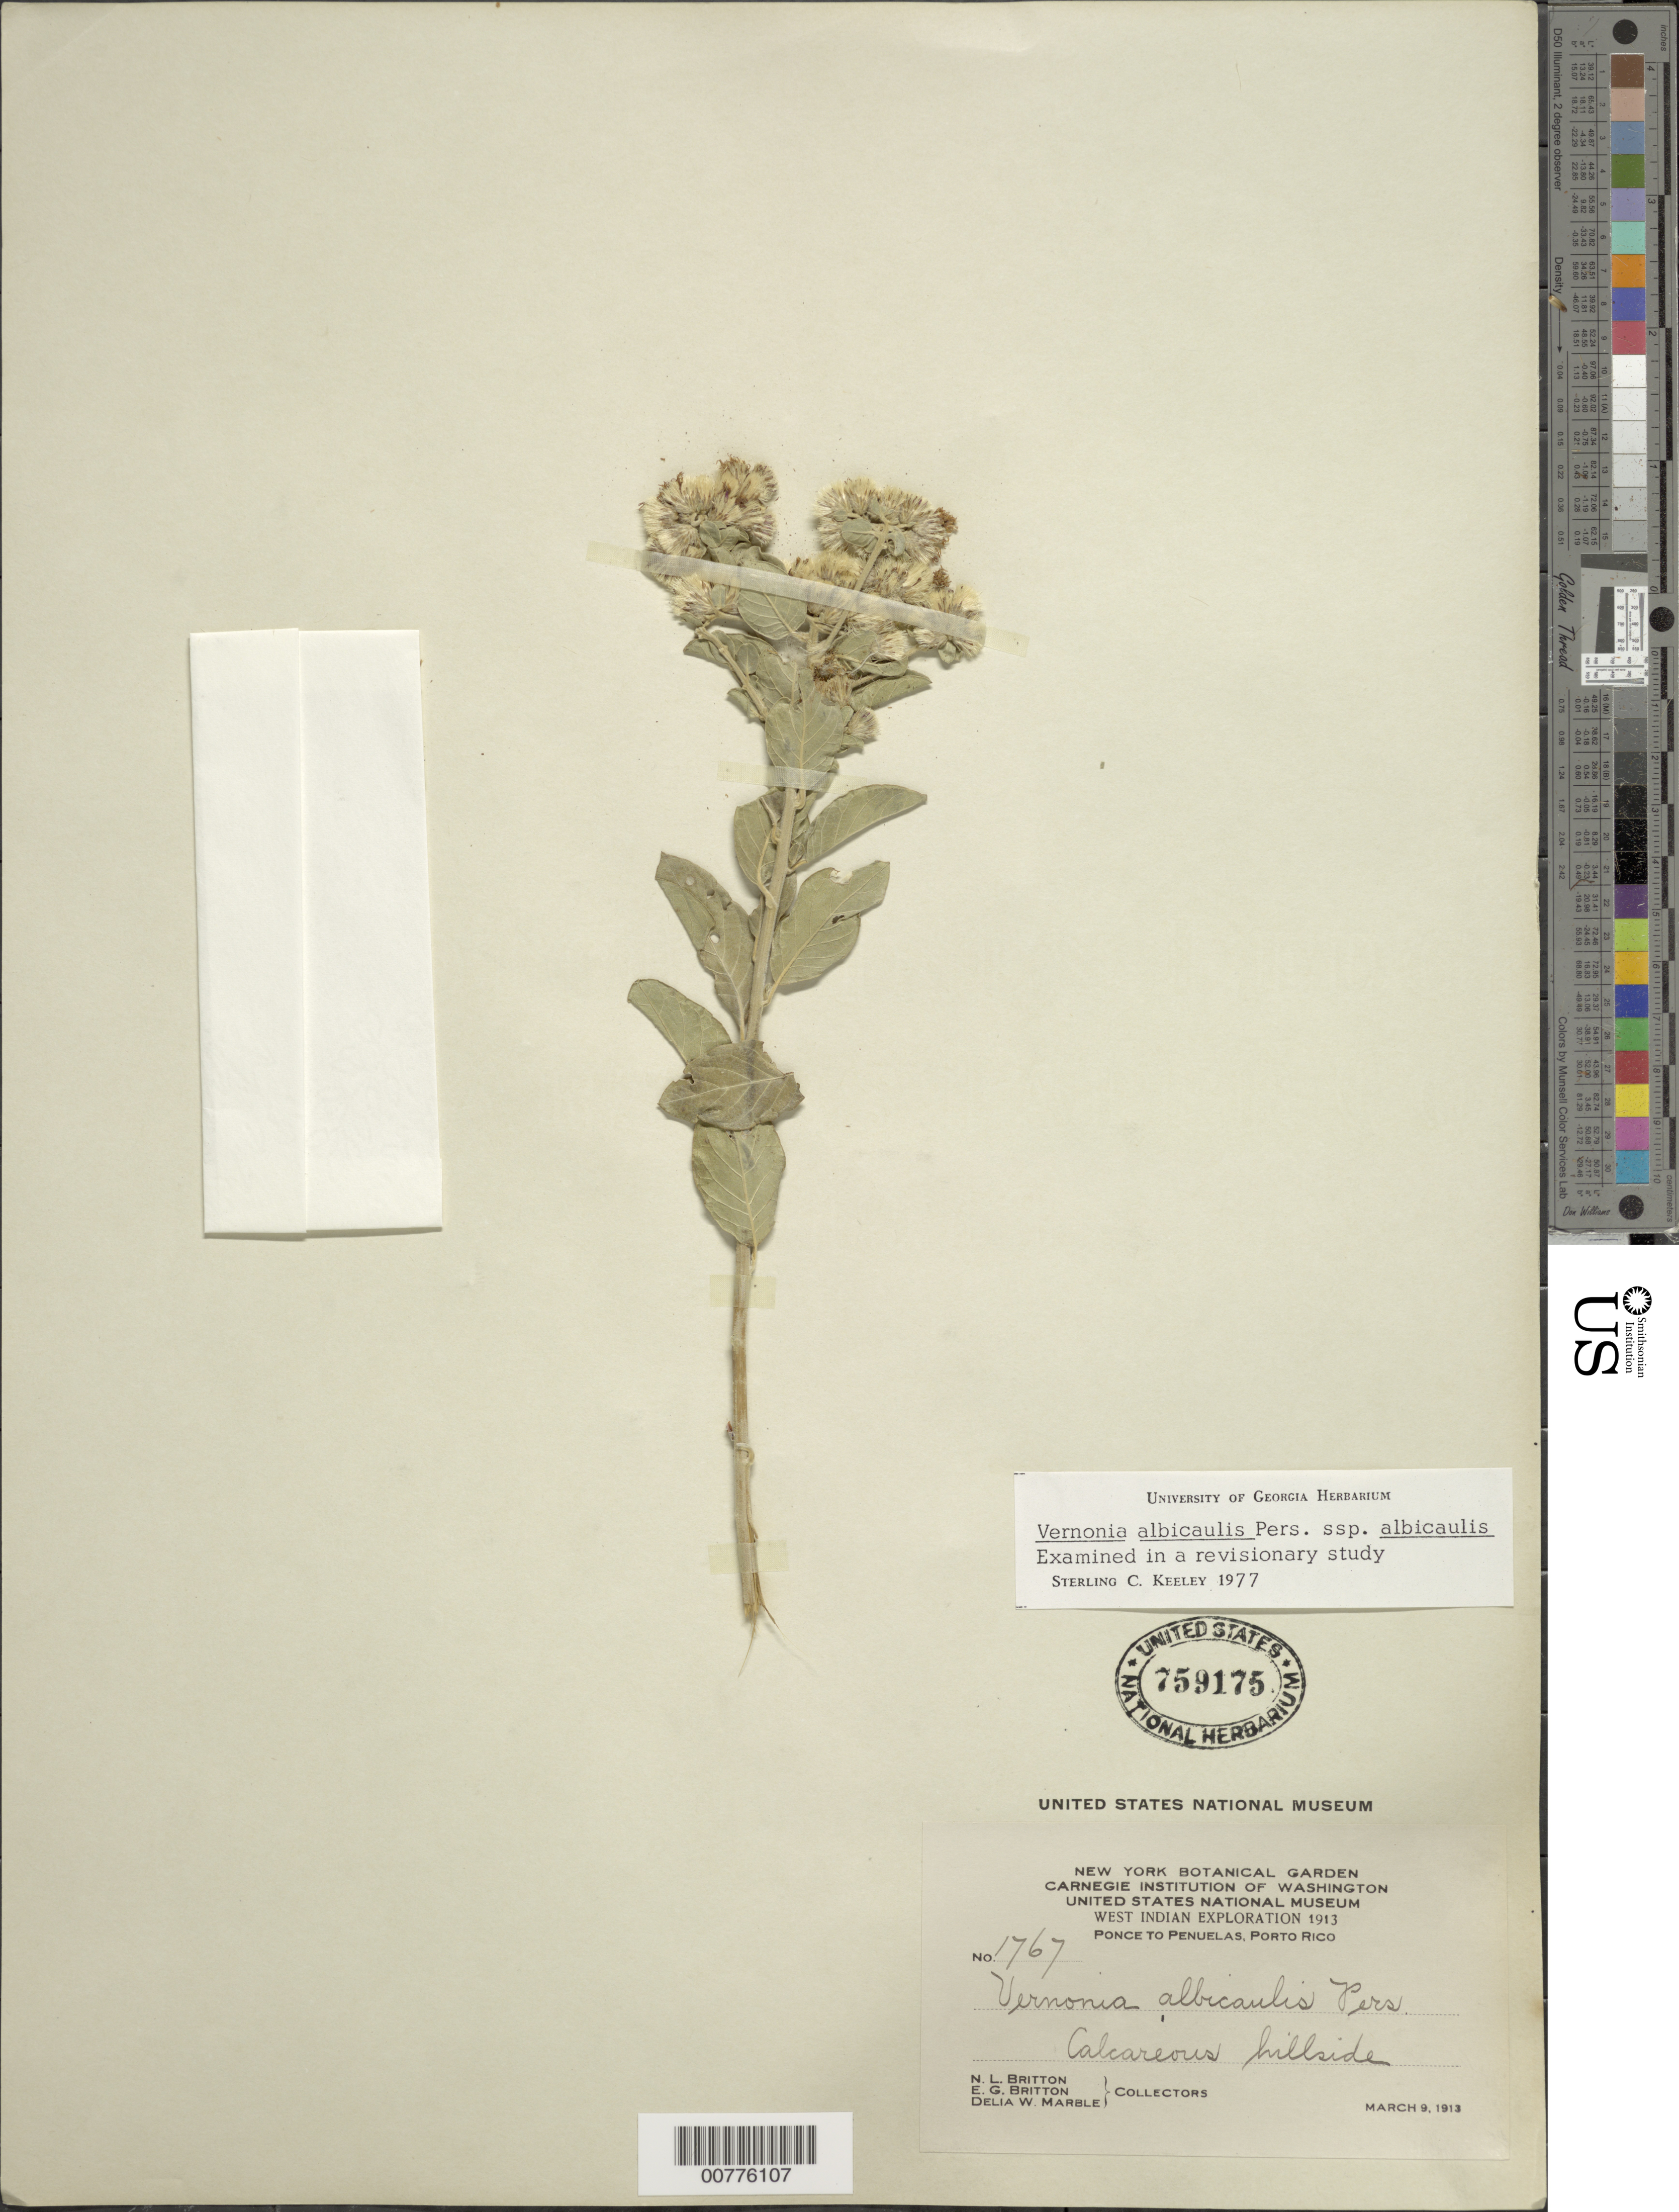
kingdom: Plantae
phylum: Tracheophyta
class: Magnoliopsida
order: Asterales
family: Asteraceae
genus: Lepidaploa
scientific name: Lepidaploa glabra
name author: (Willd.) H. Rob.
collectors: N. Britton, E. G. Britton & D. W. Marble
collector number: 1767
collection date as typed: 09 Mar 1913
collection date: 1913-03-09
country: Puerto Rico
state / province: Ponce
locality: Ponce to Peñelas. Calcareous hillside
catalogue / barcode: US 759175